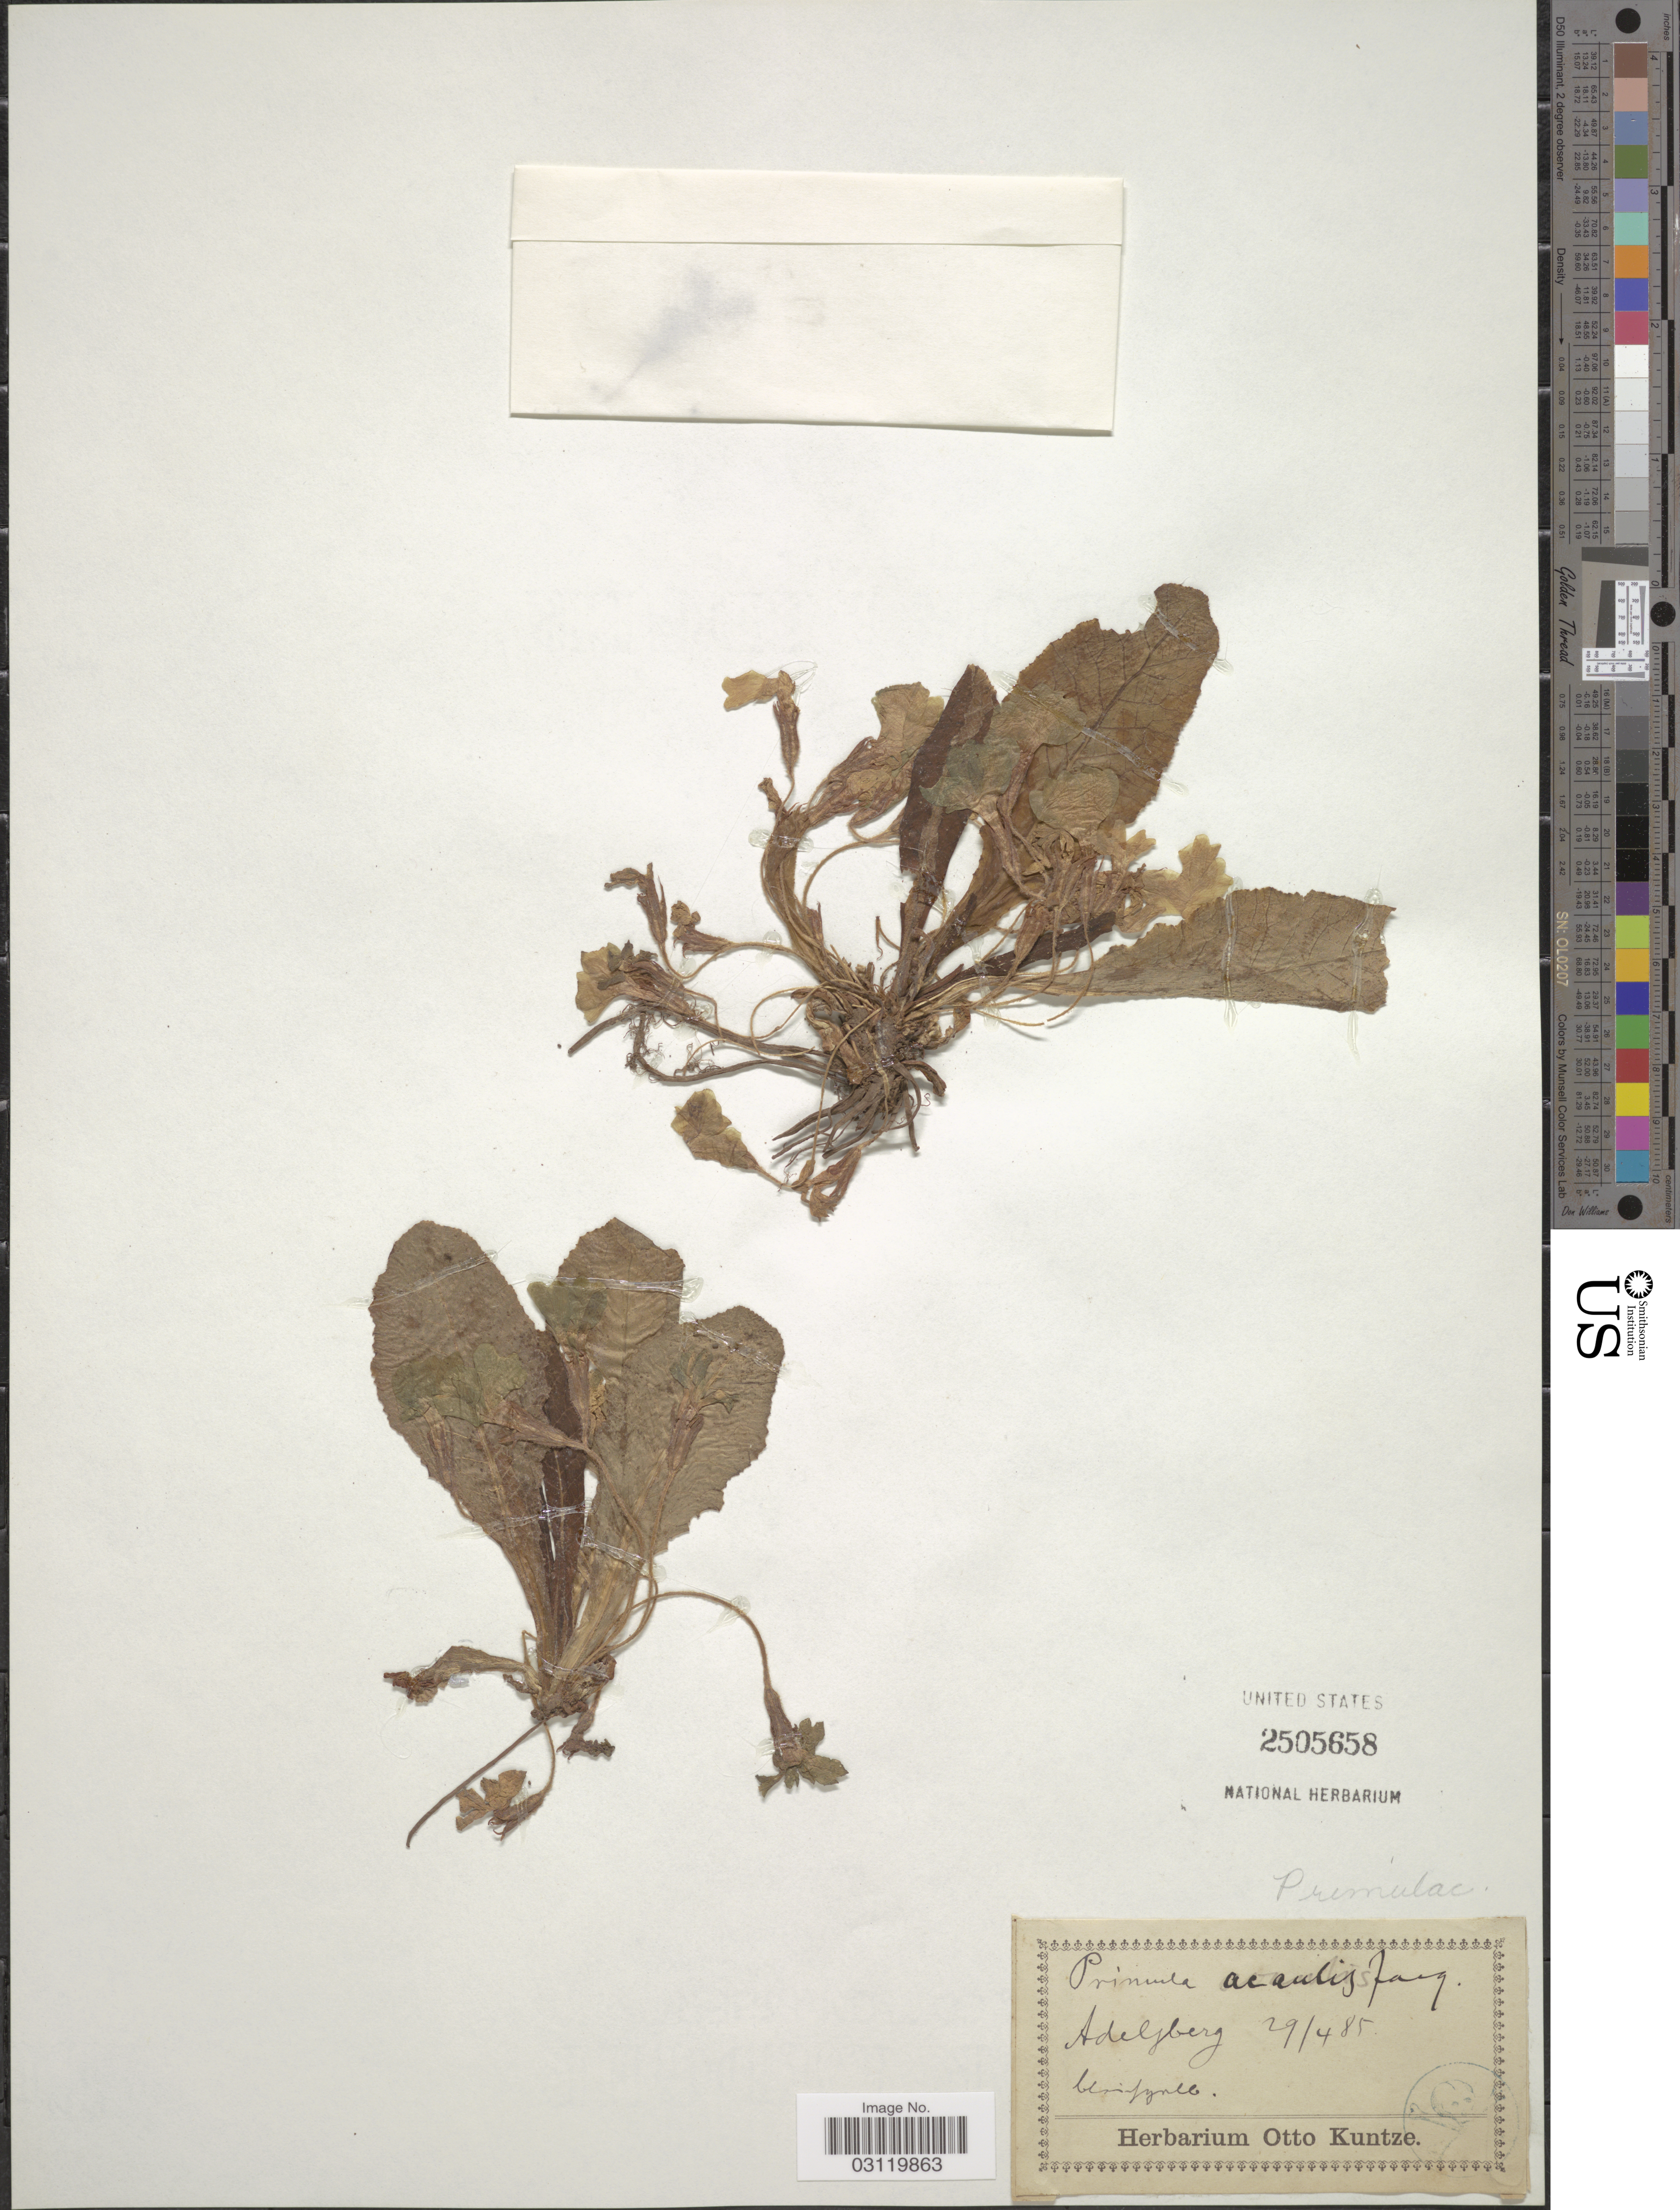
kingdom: Plantae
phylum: Tracheophyta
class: Magnoliopsida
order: Ericales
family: Primulaceae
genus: Primula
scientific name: Primula acaulis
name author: (L.) Hill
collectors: ex herb. Otto Kuntze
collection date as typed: Transcribed d/m/y: 29/4/85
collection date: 1885-04-29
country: Slovenia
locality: Adelsberg. [Germany??]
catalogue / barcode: US 2505658